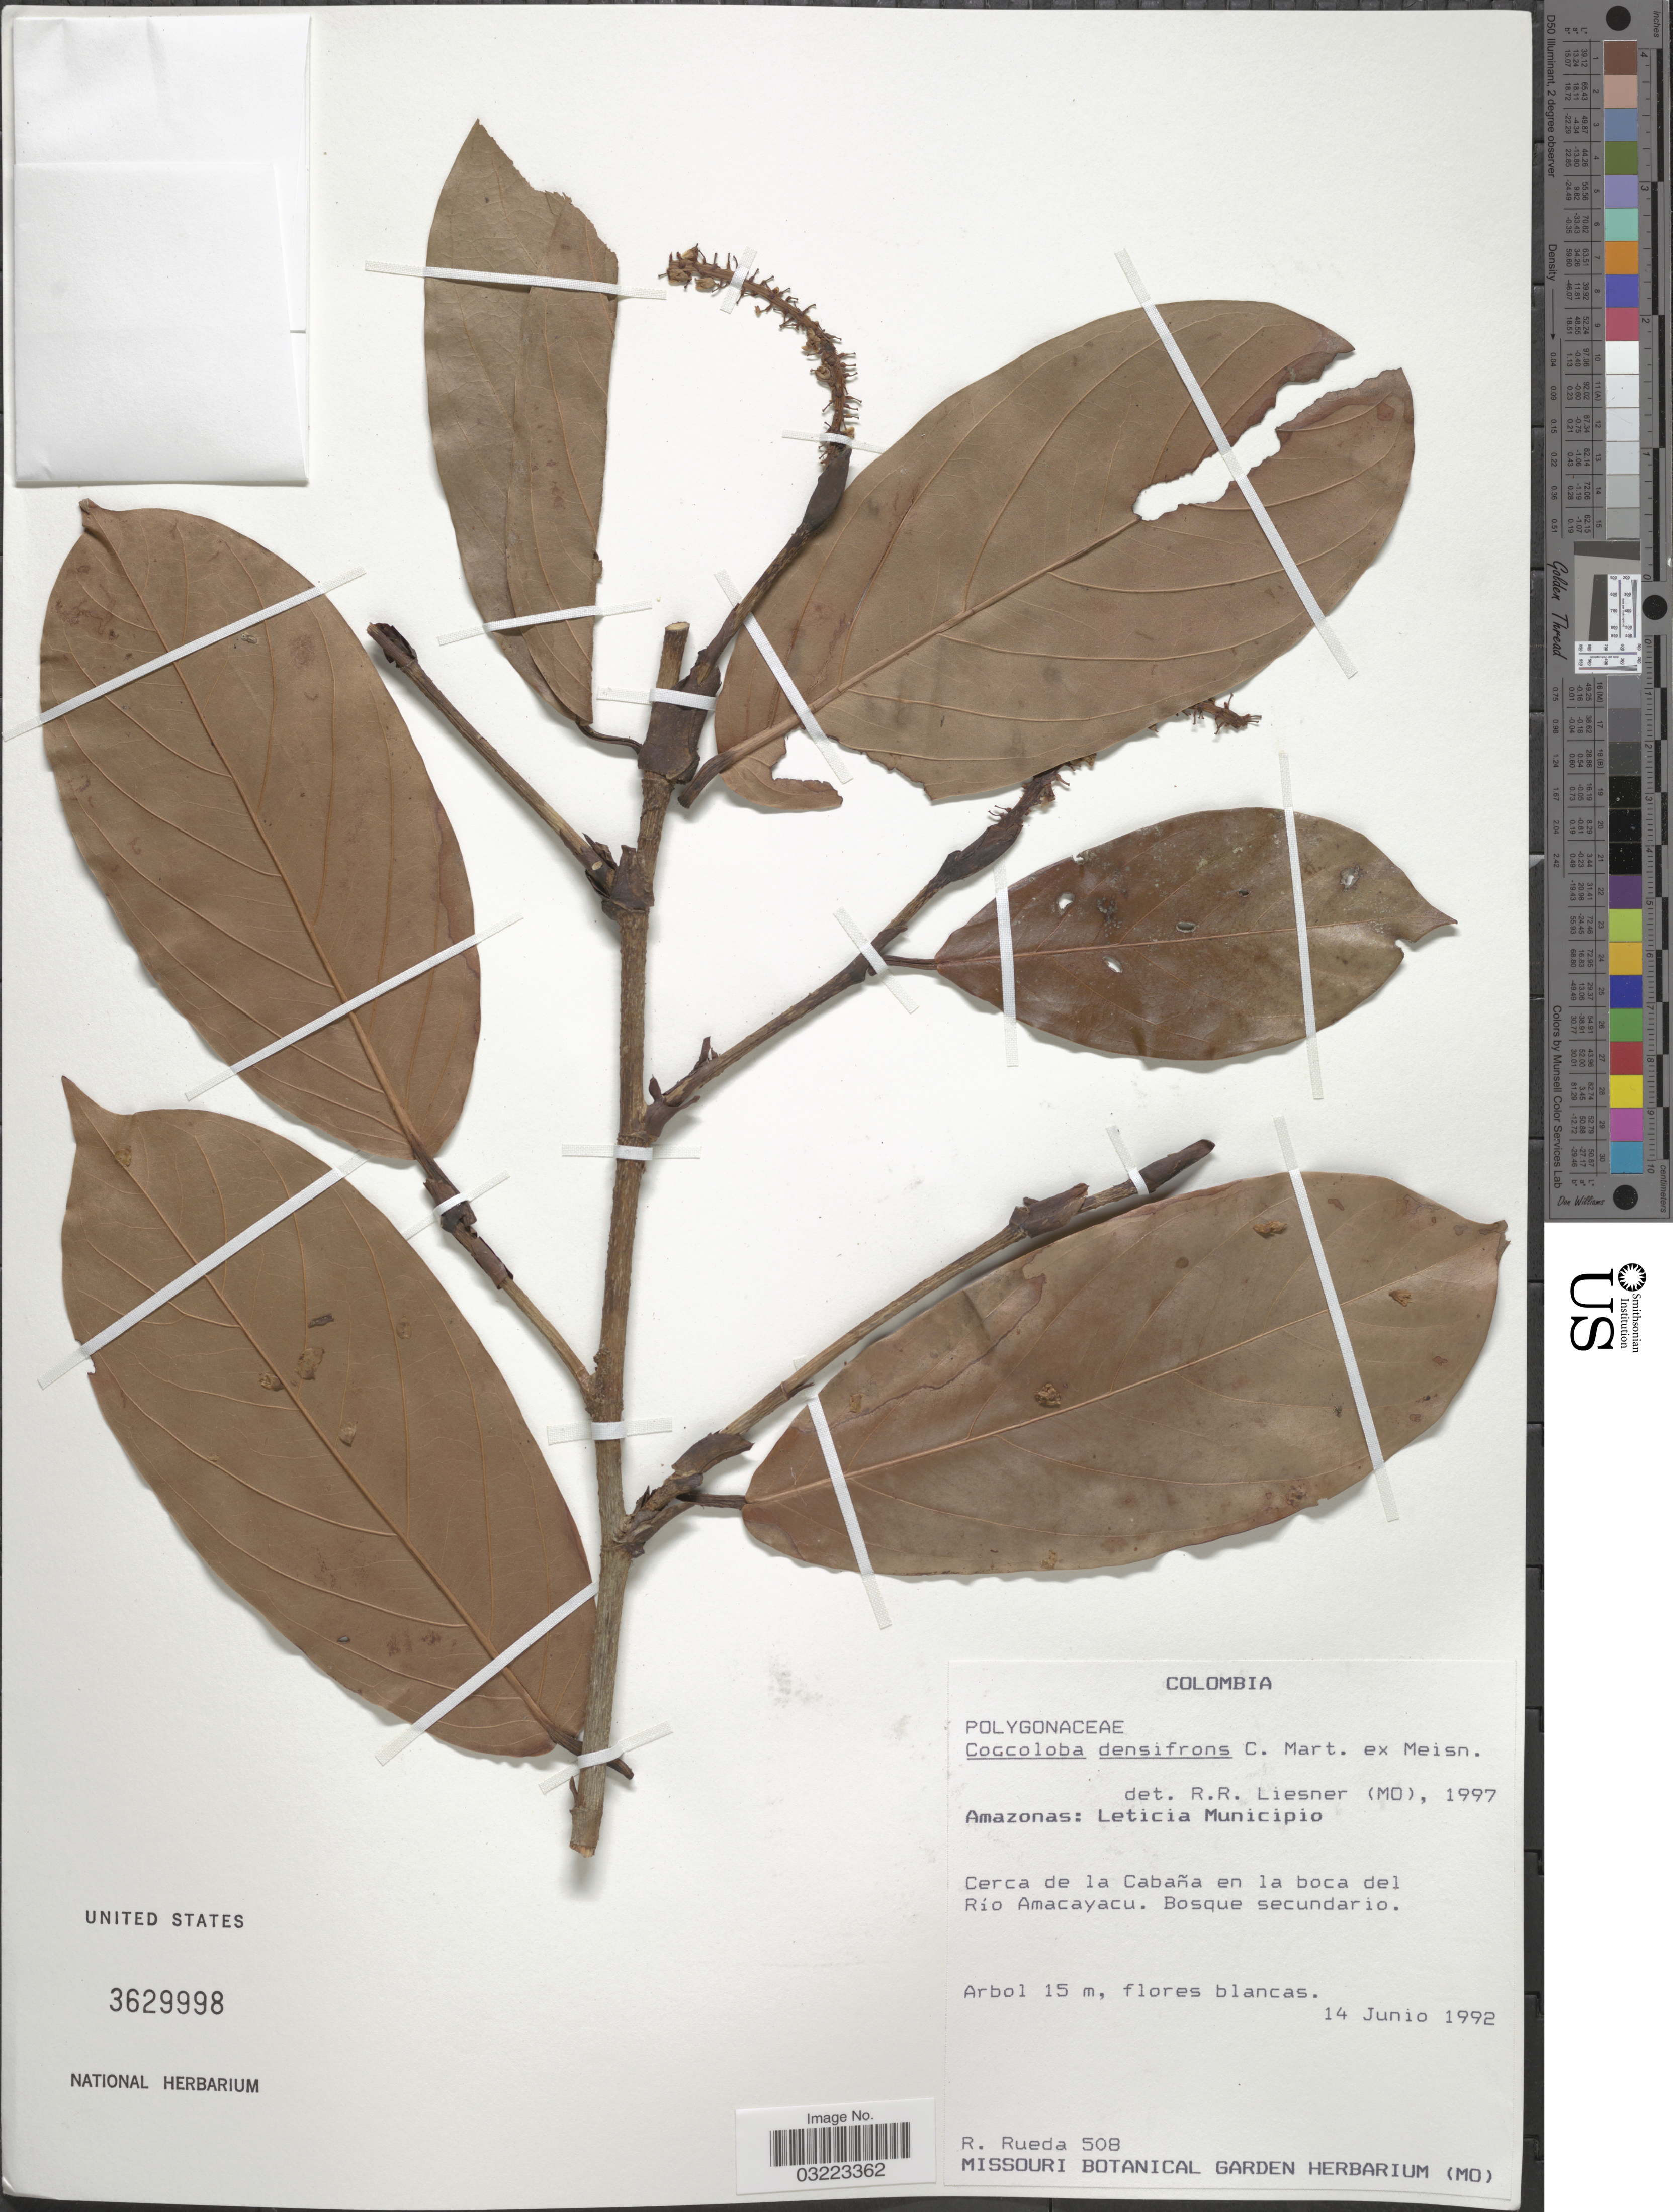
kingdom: Plantae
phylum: Tracheophyta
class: Magnoliopsida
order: Caryophyllales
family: Polygonaceae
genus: Coccoloba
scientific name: Coccoloba densifrons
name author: Mart. ex Meisn.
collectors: R. Rueda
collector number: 508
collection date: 1992-06-14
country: Colombia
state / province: Amazônas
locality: Leticia Municipio. Cerca de la Cabaña en la boca del Río Amacayacu.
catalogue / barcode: US 3629998